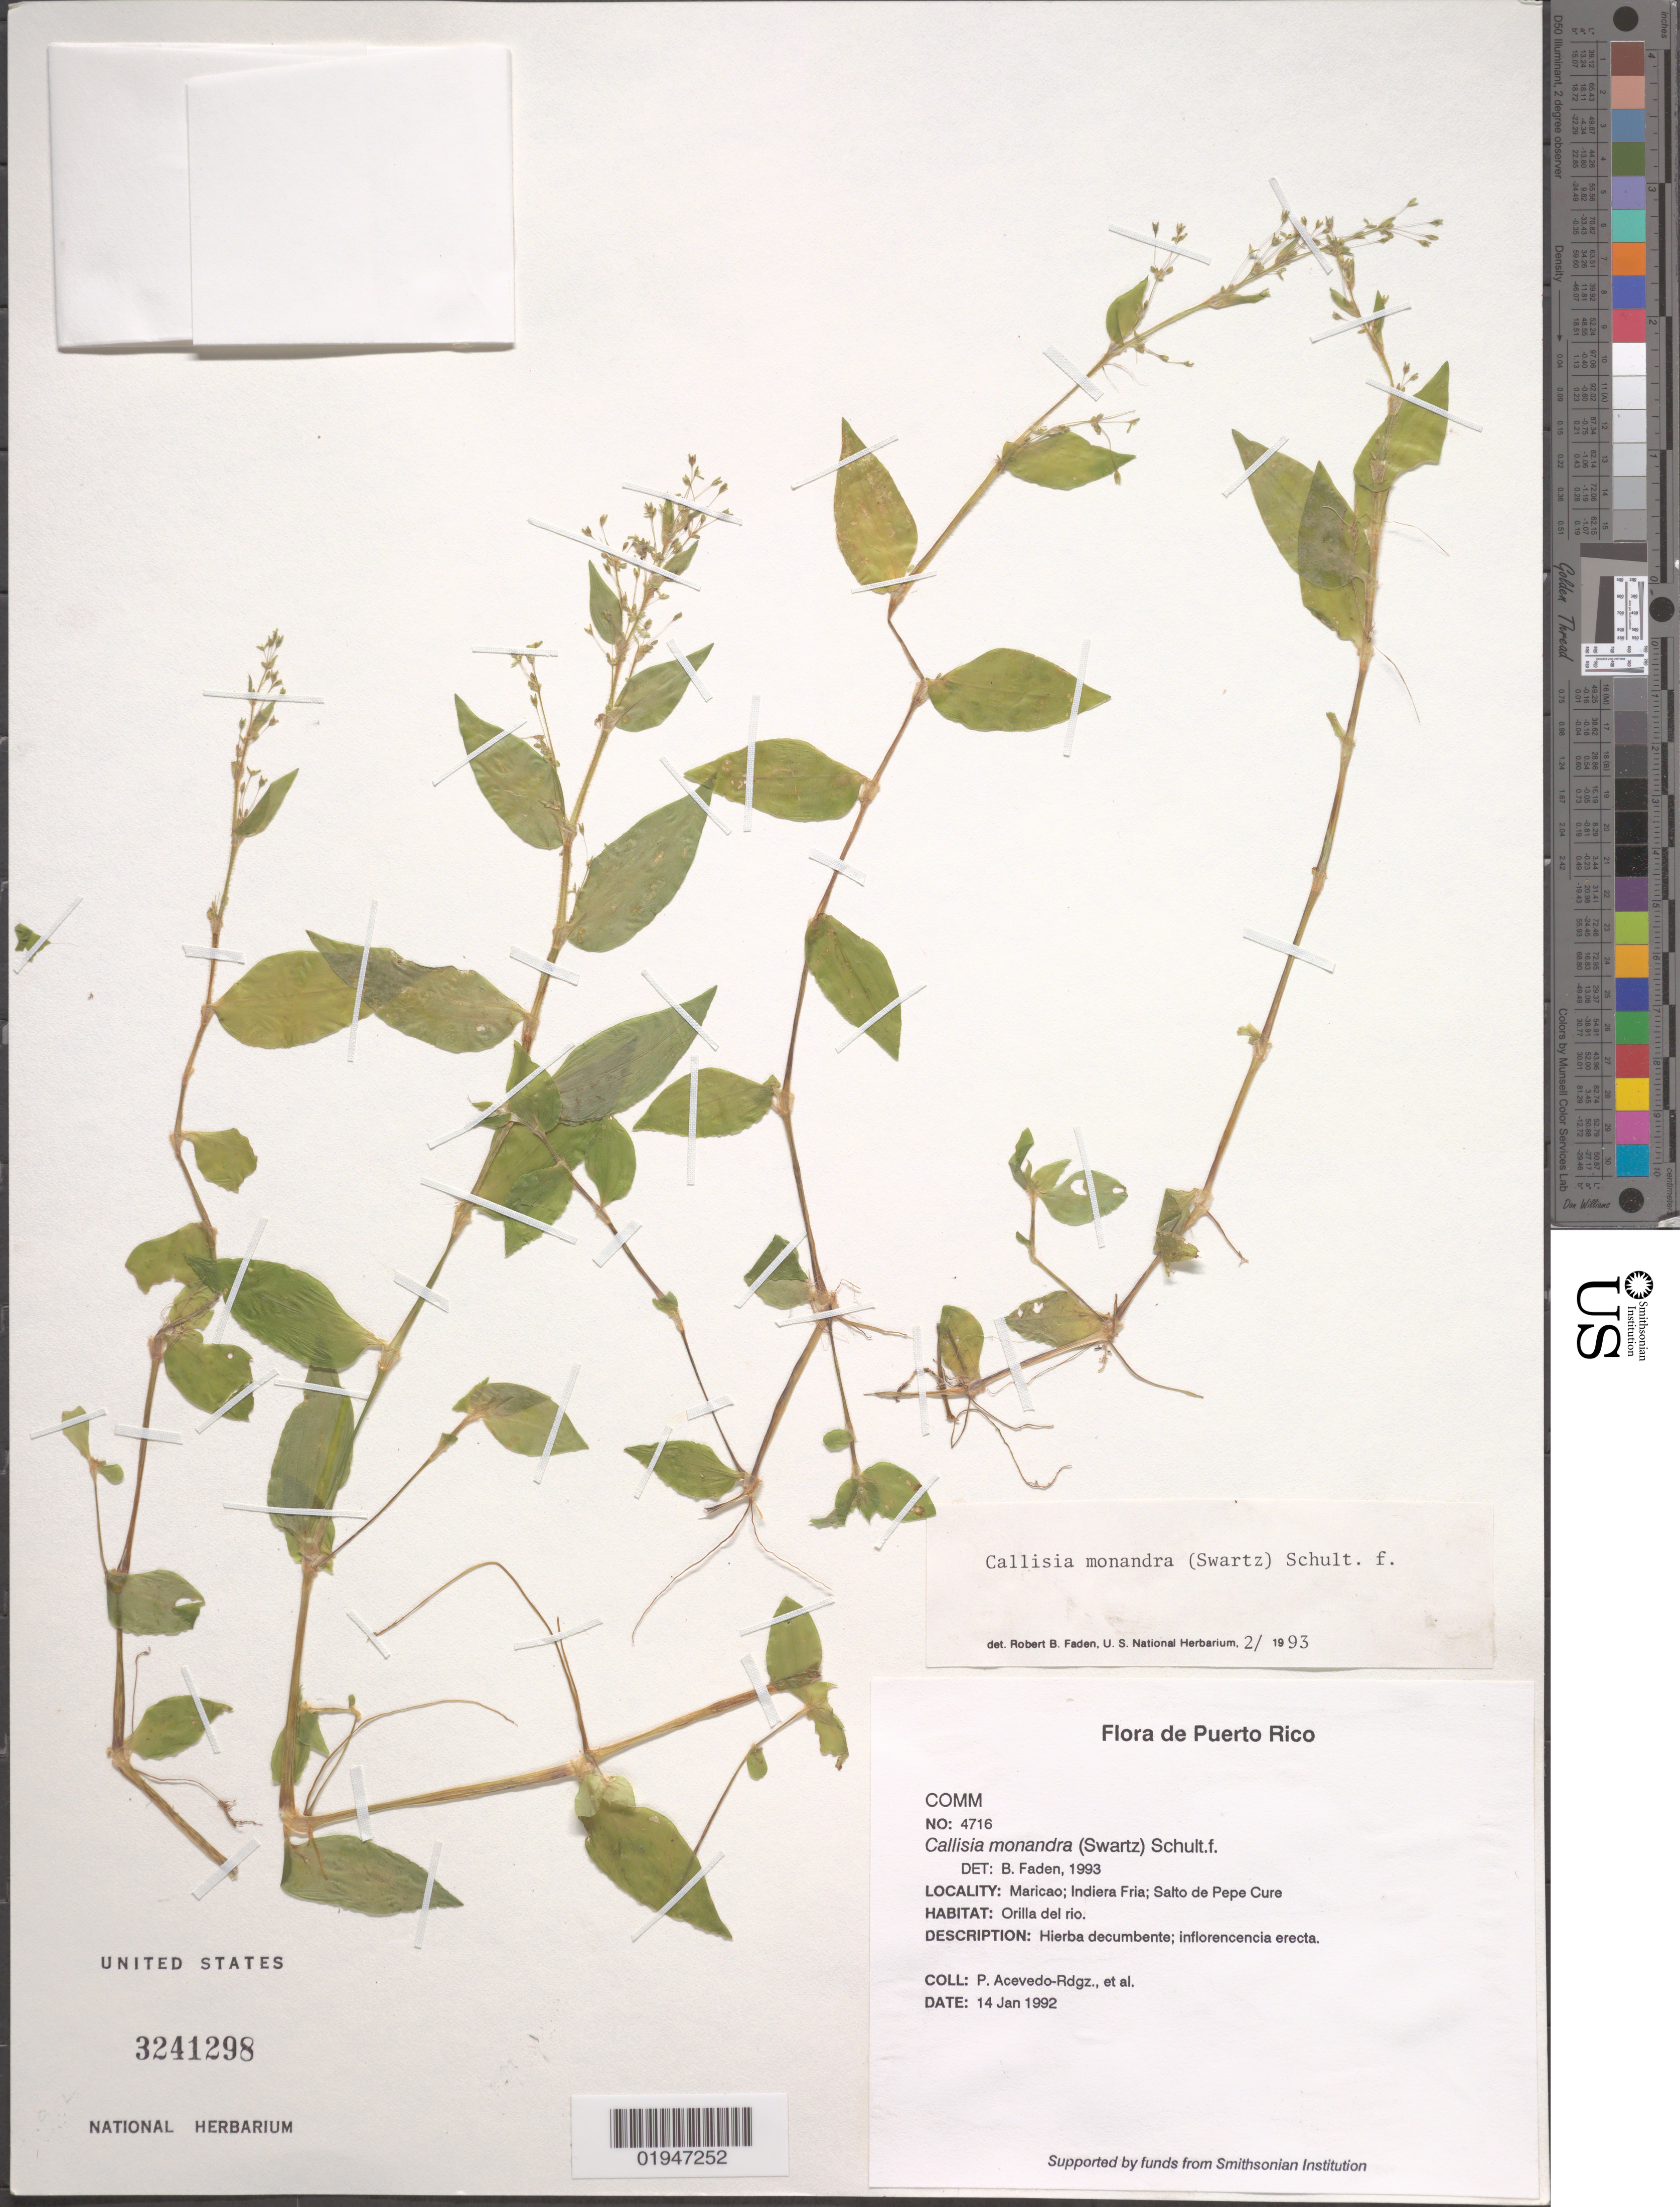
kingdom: Plantae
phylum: Tracheophyta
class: Liliopsida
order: Commelinales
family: Commelinaceae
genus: Callisia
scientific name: Callisia monandra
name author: (Sw.) Schult. & Schult. f.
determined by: Faden, Robert B., (US), Smithsonian Institution - National Museum of Natural History (UNITED STATES)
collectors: P. Acevedo-Rodr.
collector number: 4716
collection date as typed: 14 Jan 1992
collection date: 1992-01-14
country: Puerto Rico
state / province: Maricao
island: Puerto Rico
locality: Maricao; Indiera Fria; Salto de Pepe Cure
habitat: Orilla del río.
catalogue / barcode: US 3241298